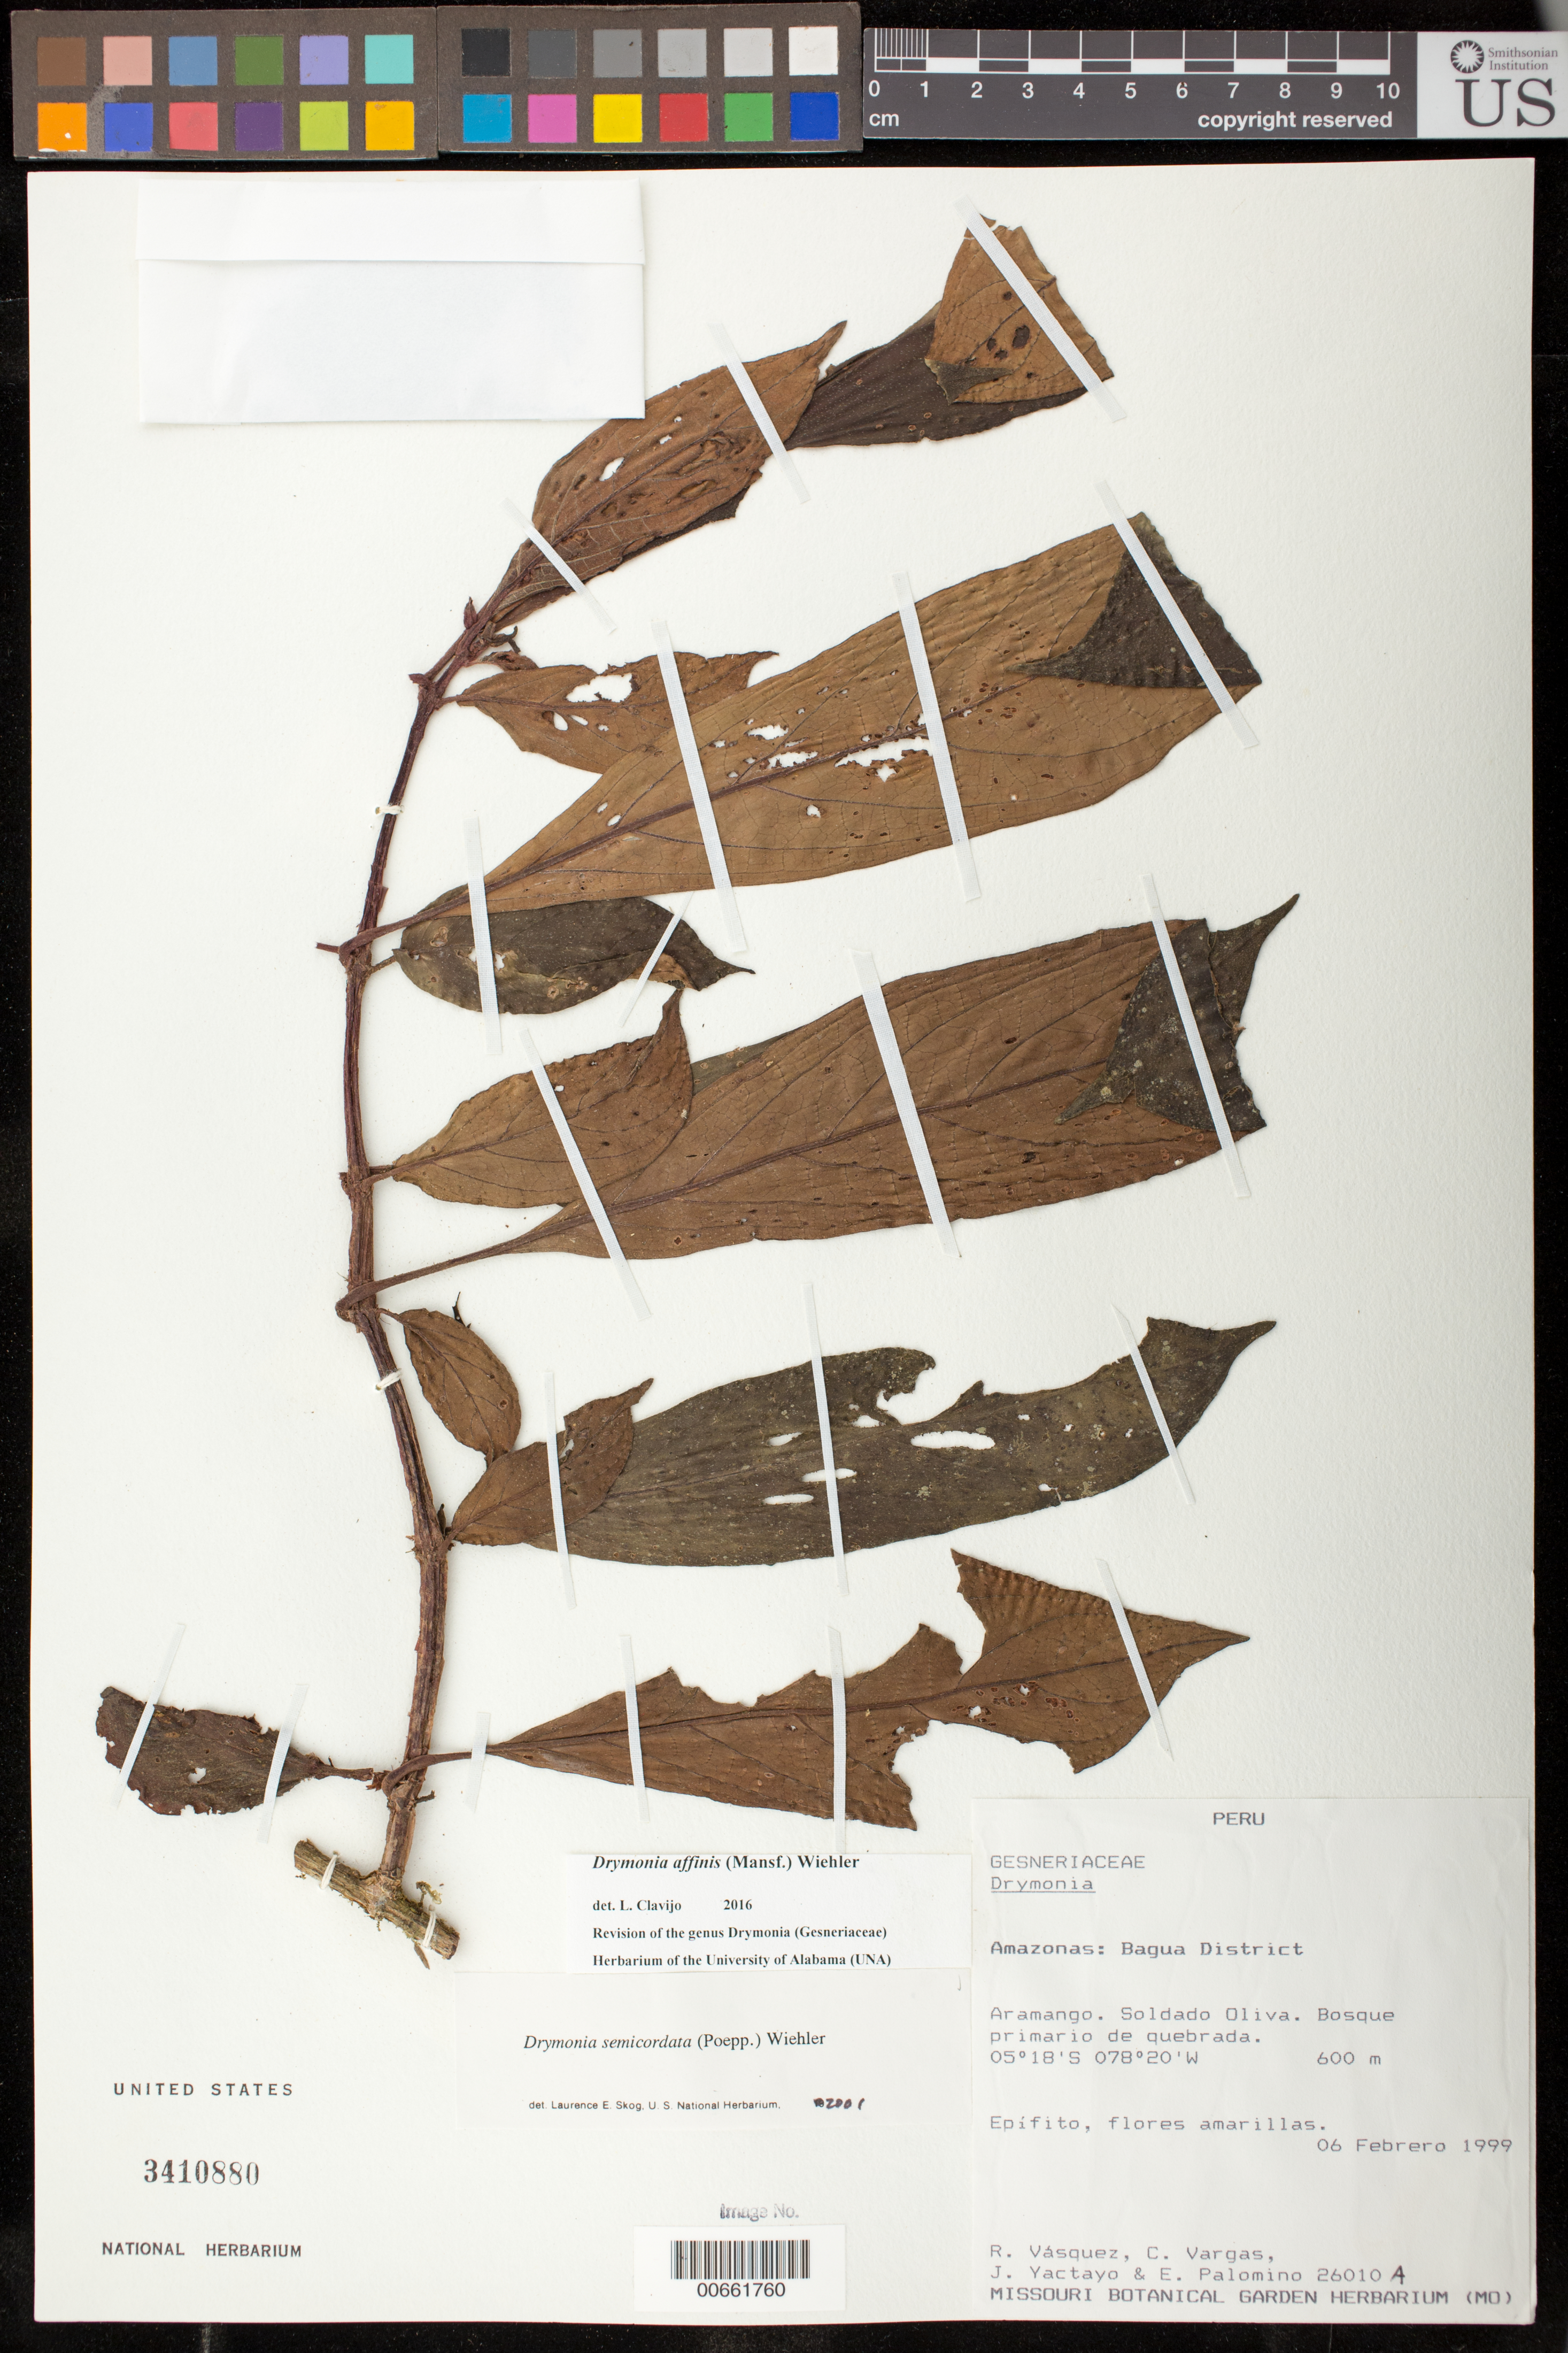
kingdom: Plantae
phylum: Tracheophyta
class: Magnoliopsida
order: Lamiales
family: Gesneriaceae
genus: Drymonia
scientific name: Drymonia affinis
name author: (Mansf.) Wiehler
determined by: Clavijo, L.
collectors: R. Vásquez, C. Vargas, J. Yactayo & E. Palomino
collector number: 26010 A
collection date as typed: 06 Feb 1999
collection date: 1999-02-06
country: Peru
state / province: Amazonas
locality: Bagua District, Aramango, Soldado Oliva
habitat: Bosque primario de quebrada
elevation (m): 600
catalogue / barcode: US 3410880